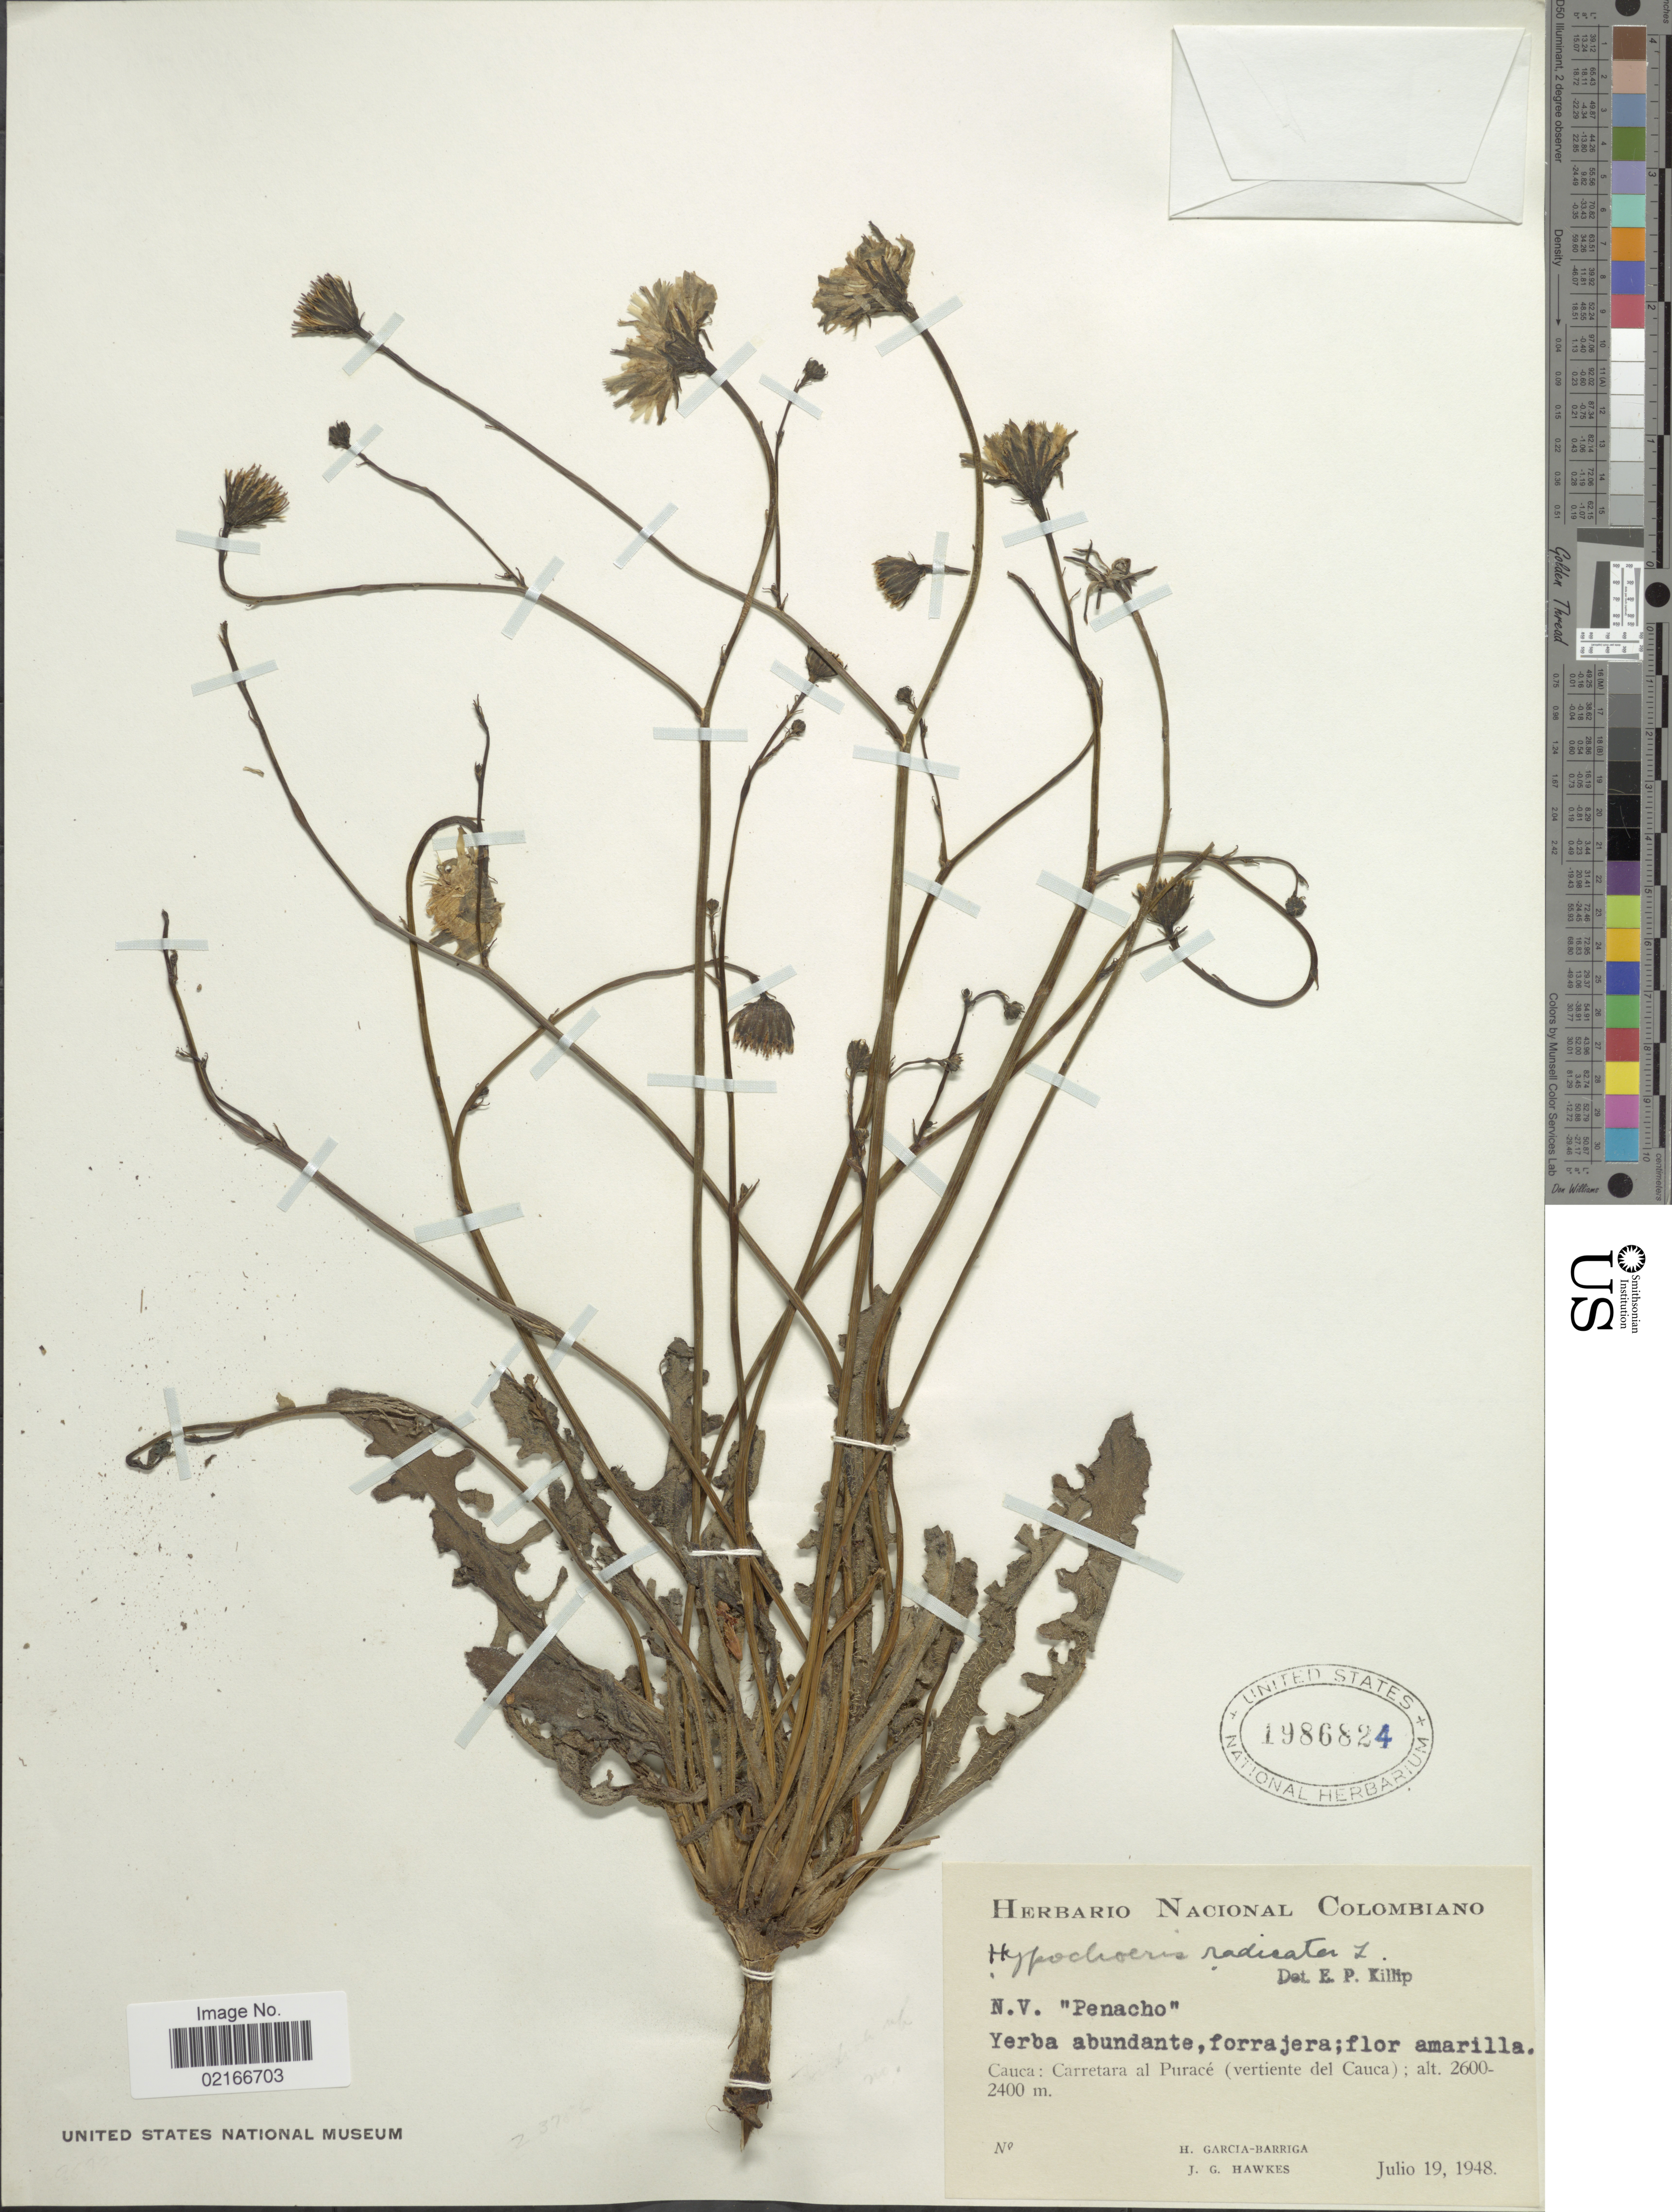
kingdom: Plantae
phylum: Tracheophyta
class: Magnoliopsida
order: Asterales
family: Asteraceae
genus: Hypochaeris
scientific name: Hypochaeris radicata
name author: L.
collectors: H. García Barriga & J. Hawkes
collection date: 1948-07-19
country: Colombia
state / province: Cauca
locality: Carretara al Puracé (vertiente del Cauca)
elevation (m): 2400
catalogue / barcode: US 1986824